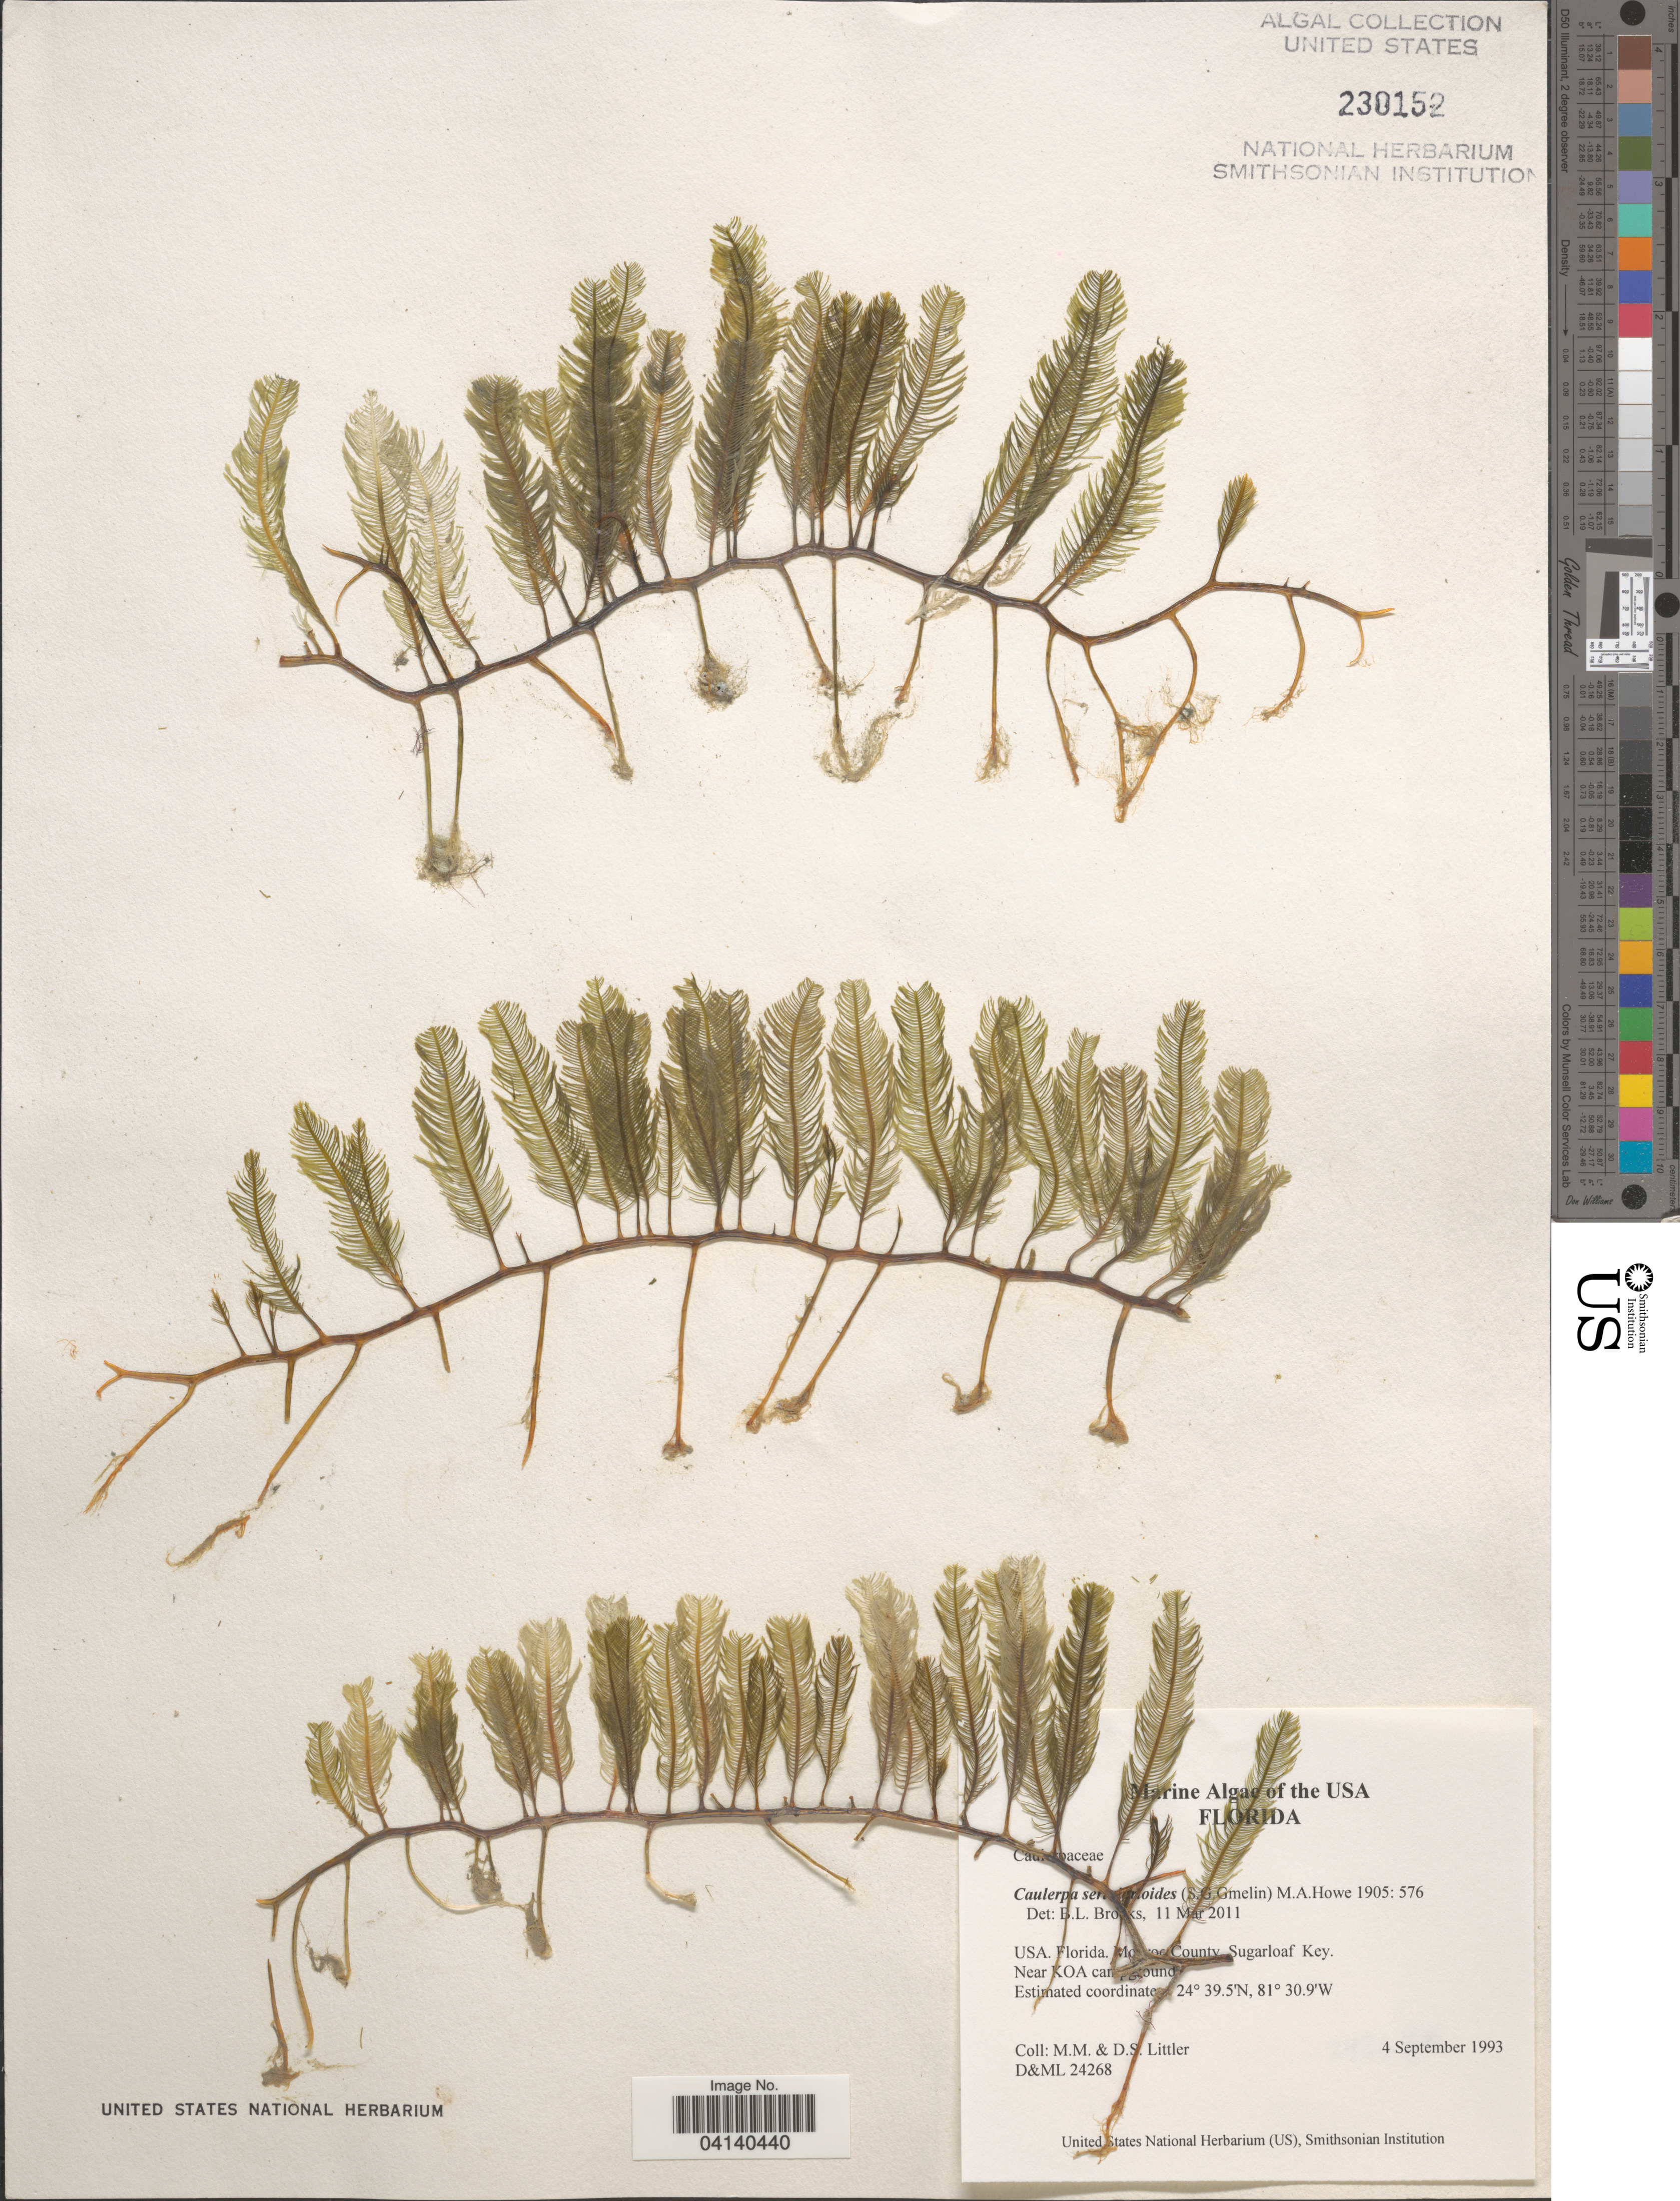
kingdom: Plantae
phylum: Chlorophyta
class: Ulvophyceae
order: Bryopsidales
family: Caulerpaceae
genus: Caulerpa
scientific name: Caulerpa sertularioides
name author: (S.G. Gmel.) M. Howe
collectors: D. S. Littler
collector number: D&ML24268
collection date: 1993-09-04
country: United States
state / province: Florida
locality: Monroe County Sugarloaf Key. Near KOA campground.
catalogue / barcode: US 230152